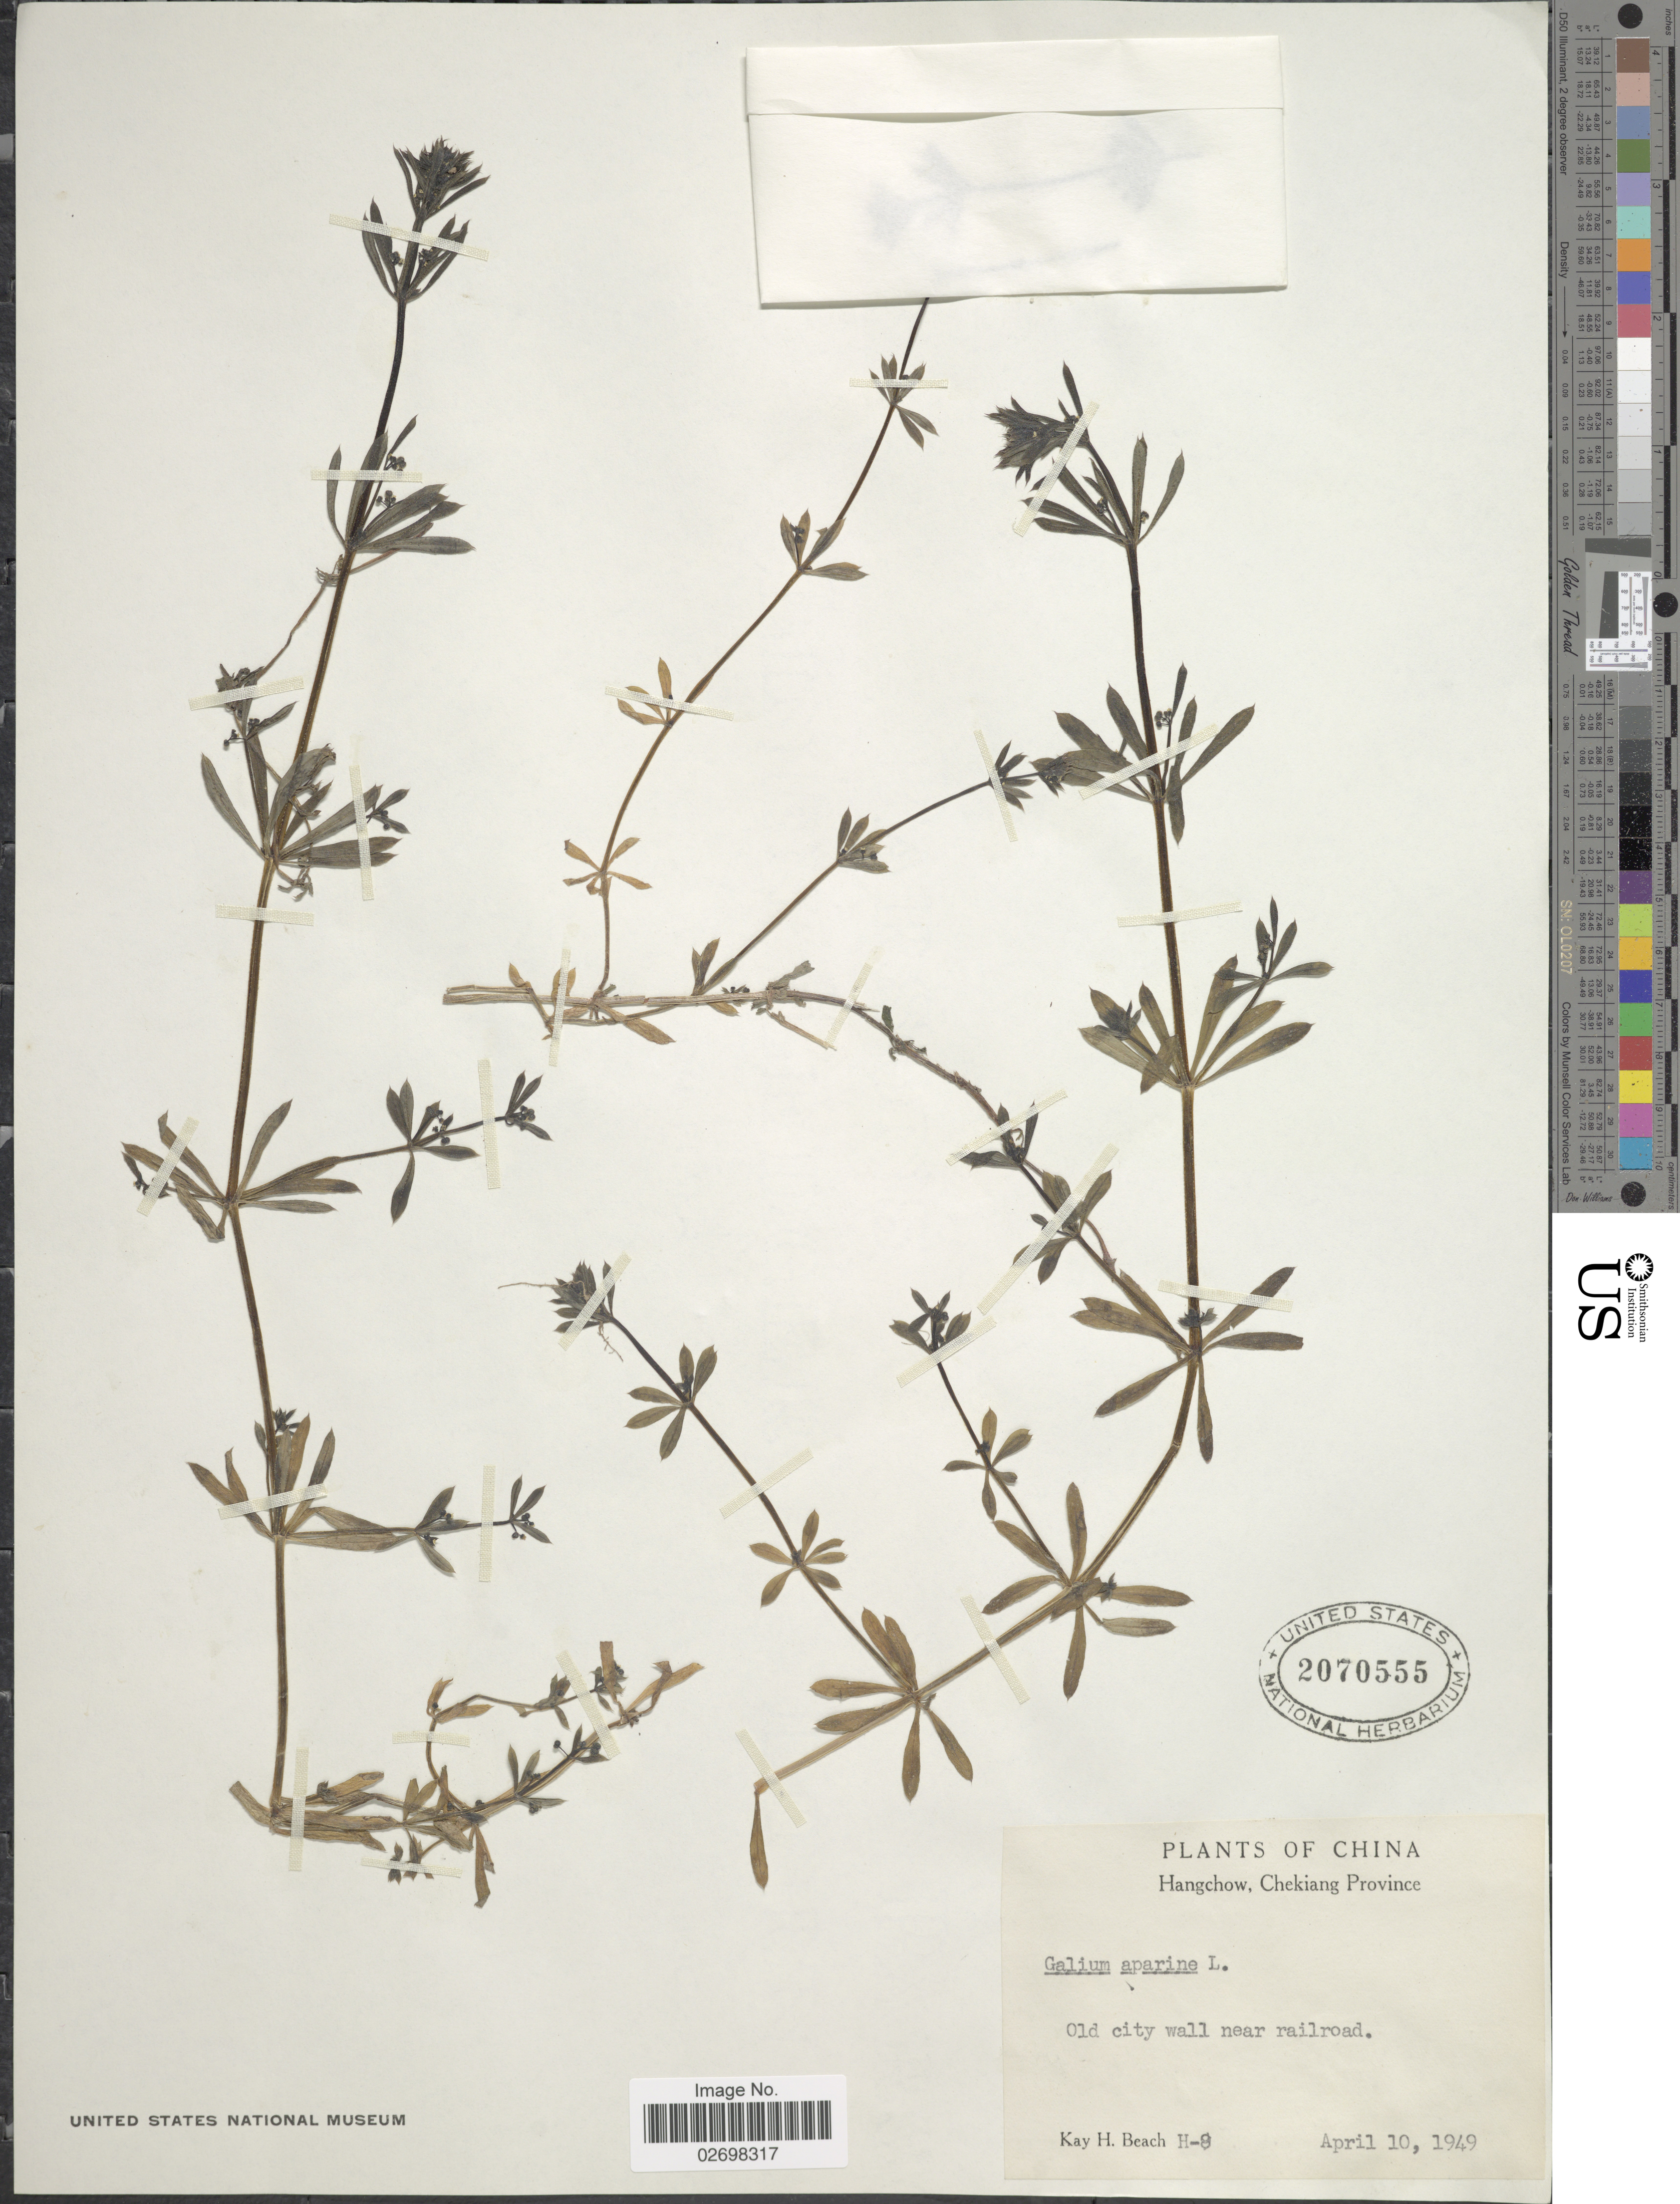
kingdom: Plantae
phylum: Tracheophyta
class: Magnoliopsida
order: Gentianales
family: Rubiaceae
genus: Galium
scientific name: Galium aparine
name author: L.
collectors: K. H. Beach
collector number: H-8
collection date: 1949-04-10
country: China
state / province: Zhejiang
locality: Hangchow, Chekiang Province, Old city wall near railroad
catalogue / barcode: US 2070555